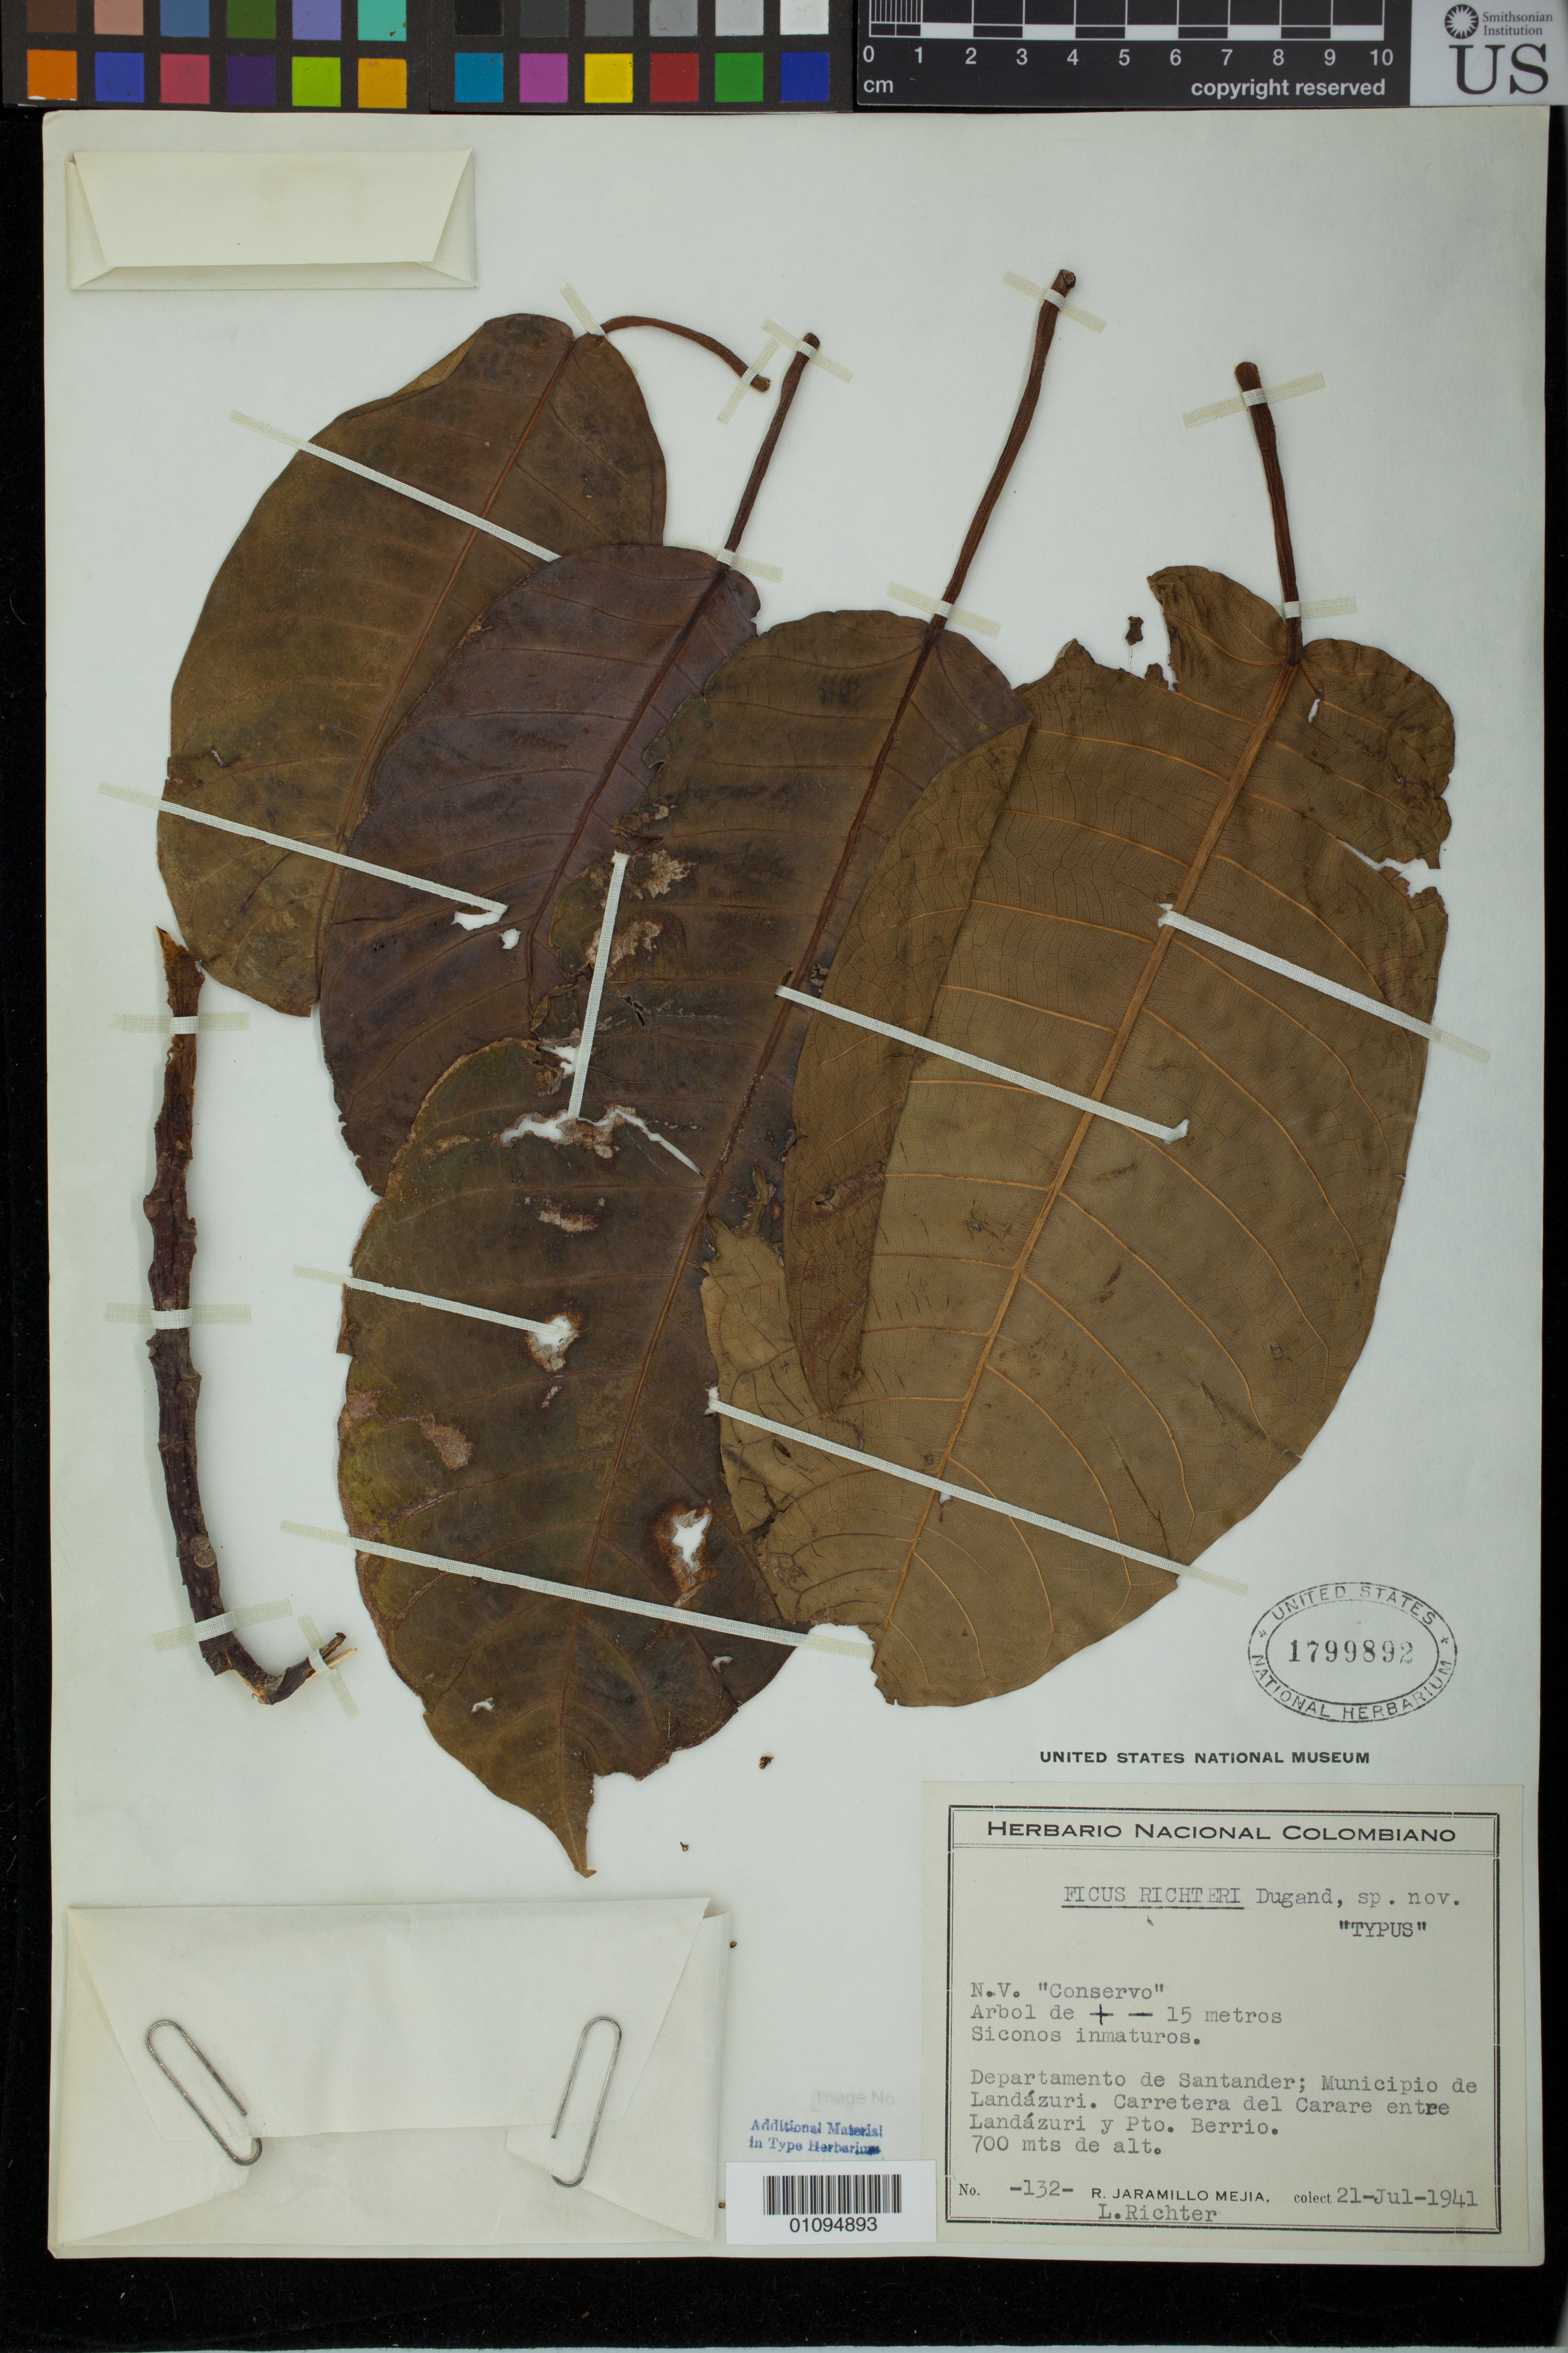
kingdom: Plantae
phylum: Tracheophyta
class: Magnoliopsida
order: Rosales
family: Moraceae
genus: Ficus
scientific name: Ficus richteri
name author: Dugand G.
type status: Isotype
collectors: R. Jaramillo M. & L. Richter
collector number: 132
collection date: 1941-07-21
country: Colombia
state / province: Santander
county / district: Landazuri Mun.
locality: Carretera del Carare entre Landazuri y Pto. Berrio.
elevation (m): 700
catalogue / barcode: US 1799892